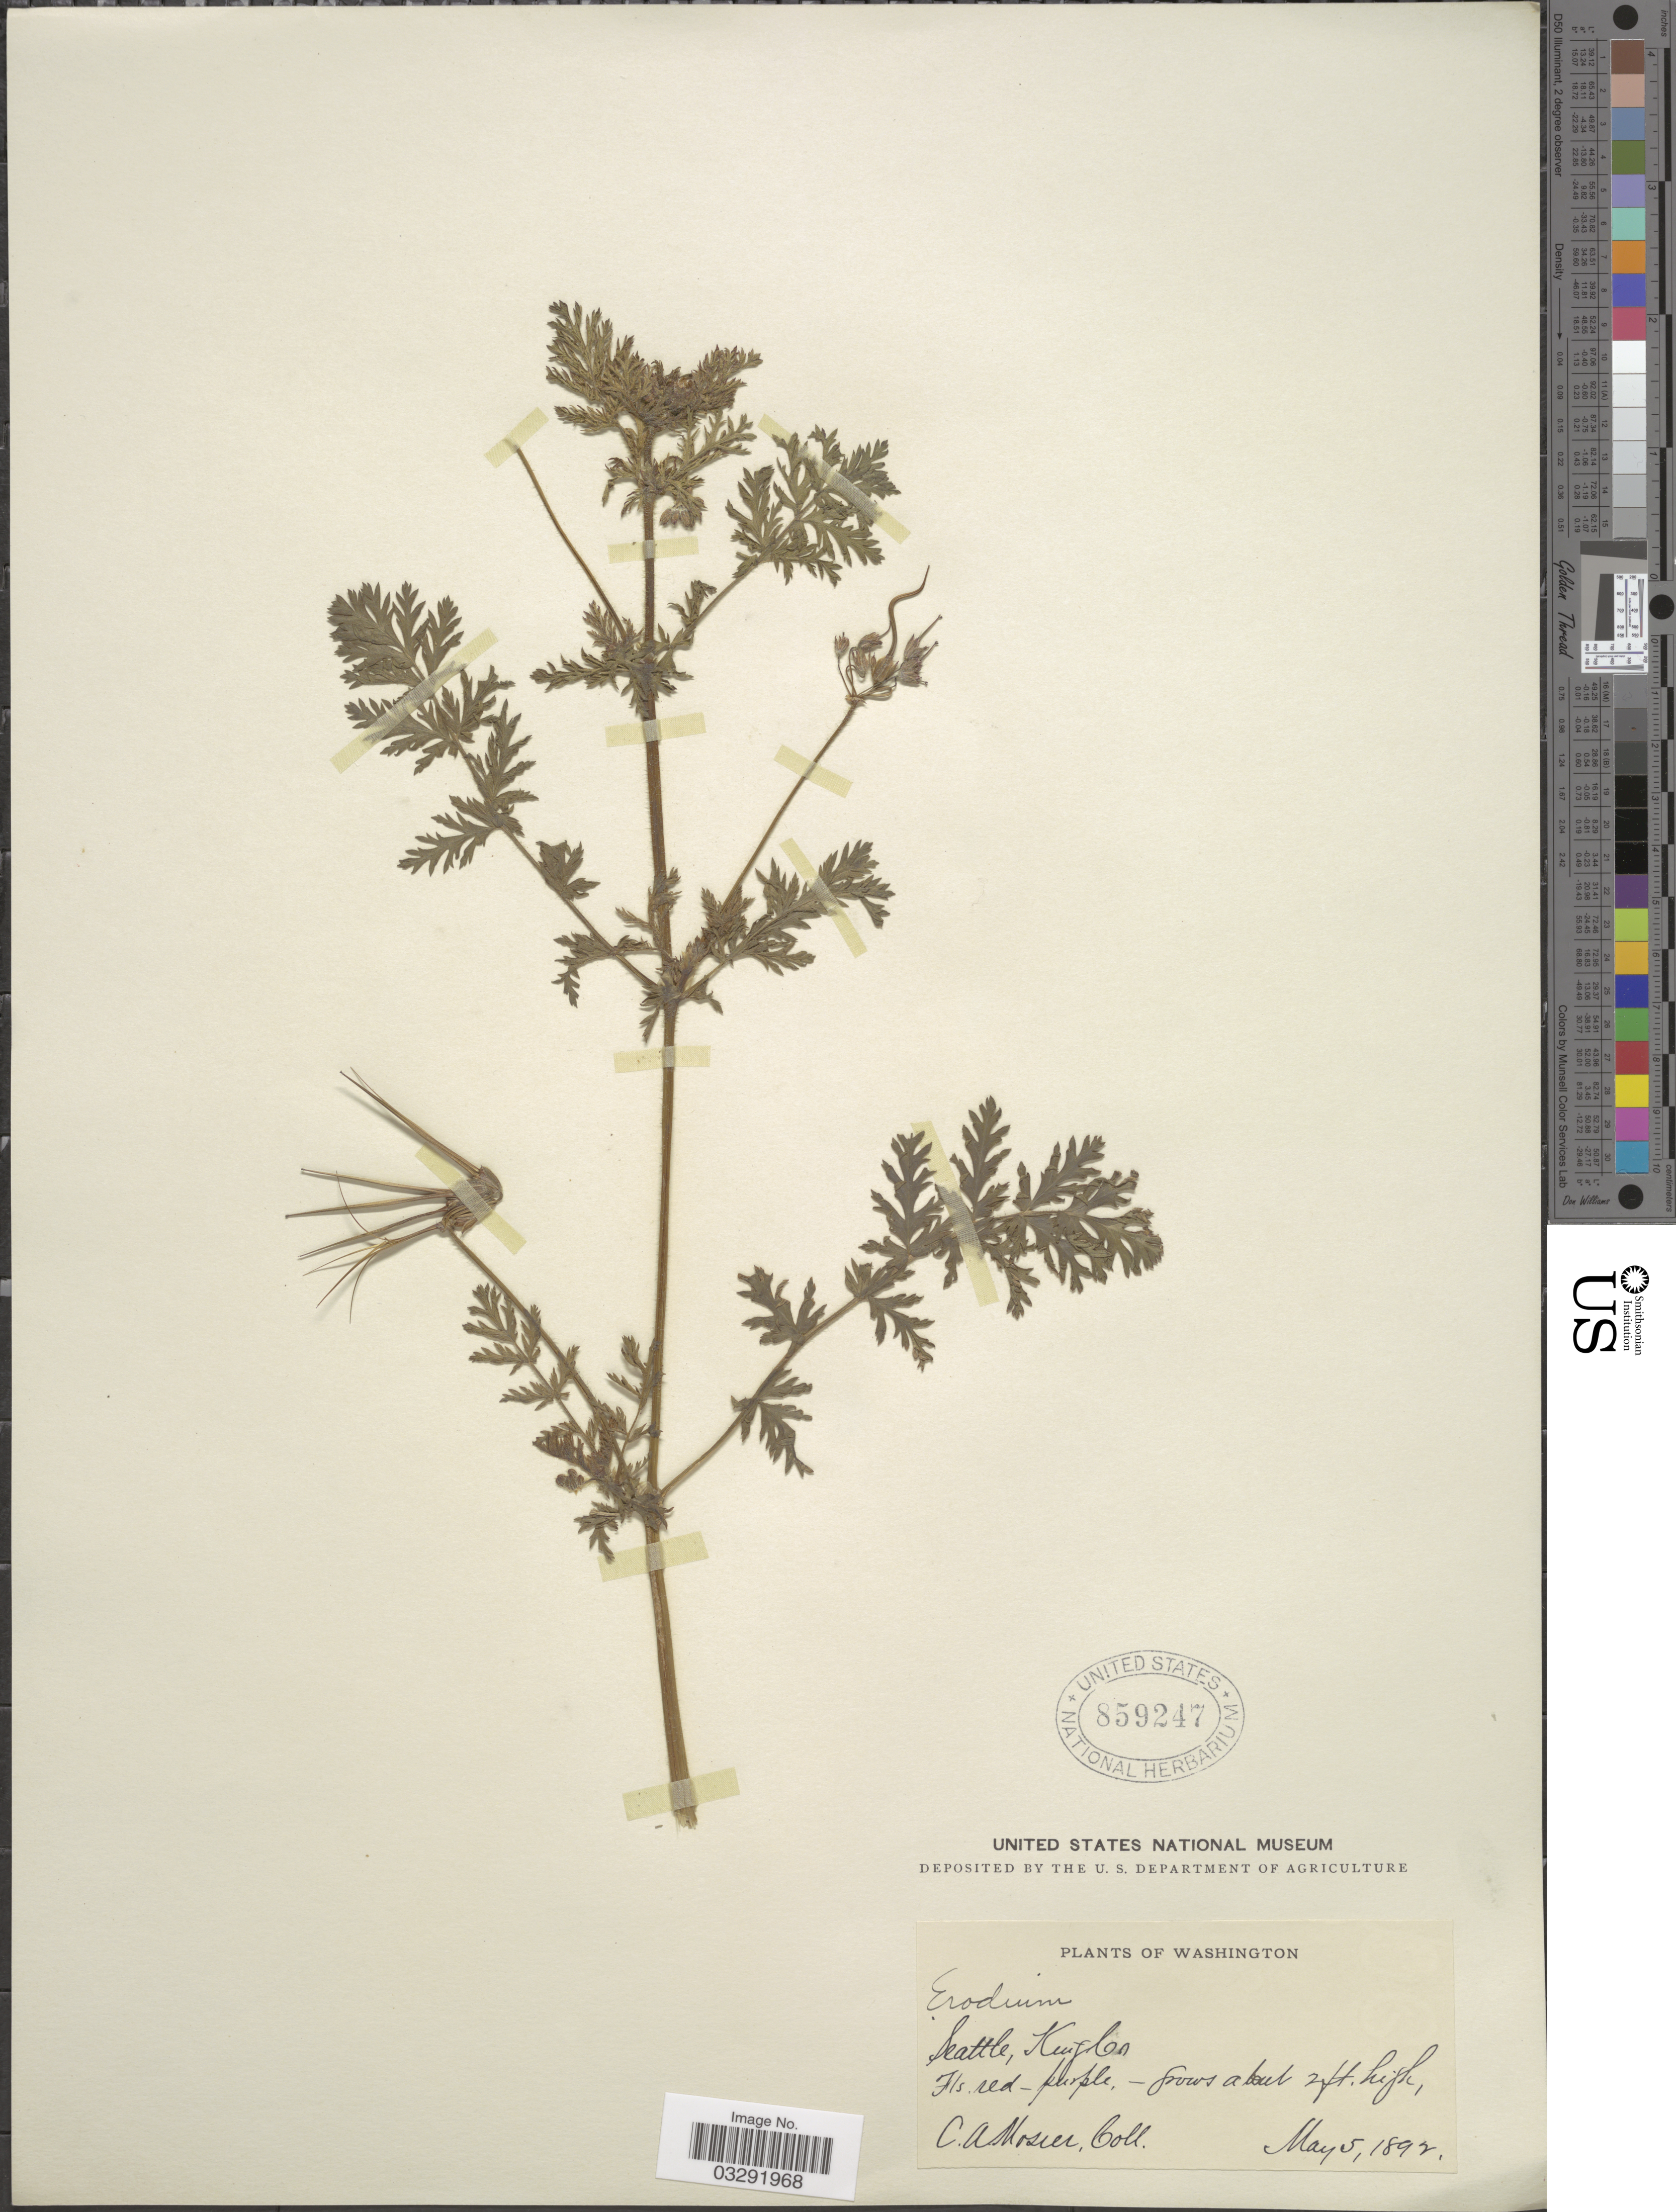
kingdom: Plantae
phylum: Tracheophyta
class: Magnoliopsida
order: Geraniales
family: Geraniaceae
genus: Erodium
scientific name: Erodium moschatum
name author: (L.) L'Hér. ex Aiton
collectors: C. A. Mosier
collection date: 1892-05-05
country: United States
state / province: Washington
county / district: King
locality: Seattle, King Co.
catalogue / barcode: US 859247